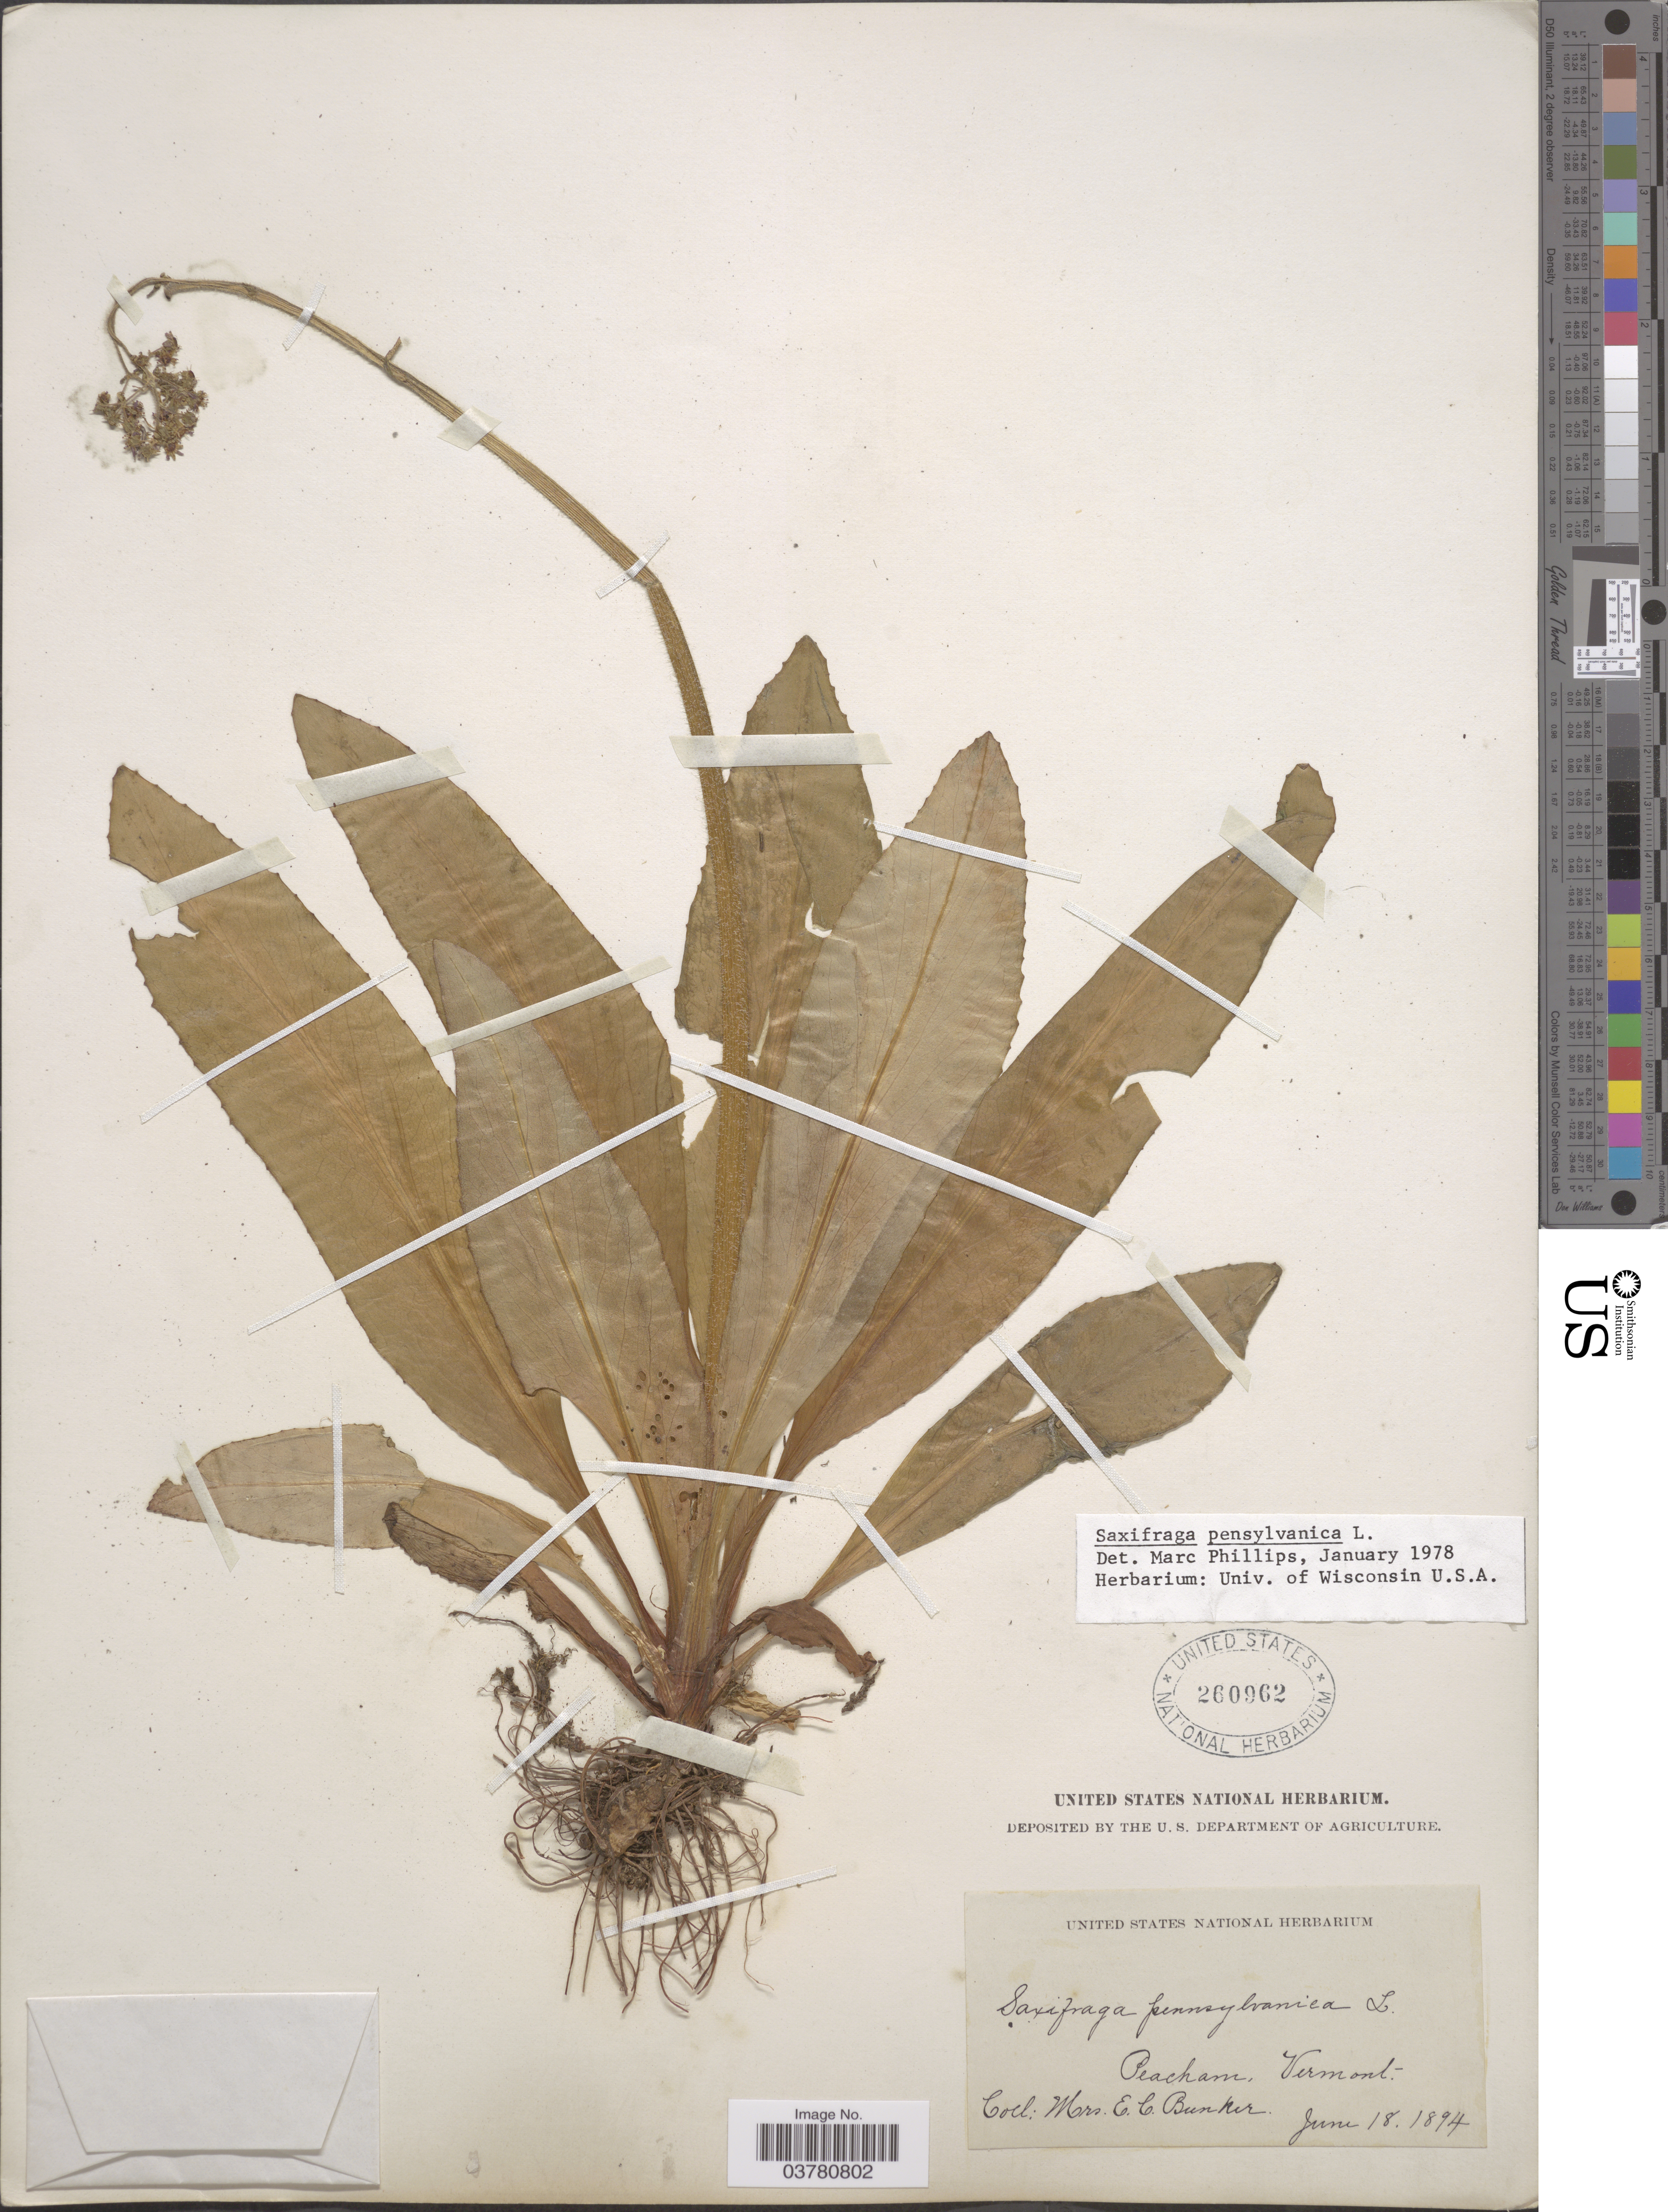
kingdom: Plantae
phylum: Tracheophyta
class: Magnoliopsida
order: Saxifragales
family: Saxifragaceae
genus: Micranthes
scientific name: Micranthes pensylvanica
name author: (L.) Haw.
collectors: E. Bunker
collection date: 1894-06-18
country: United States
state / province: Vermont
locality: Peacham.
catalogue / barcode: US 260962